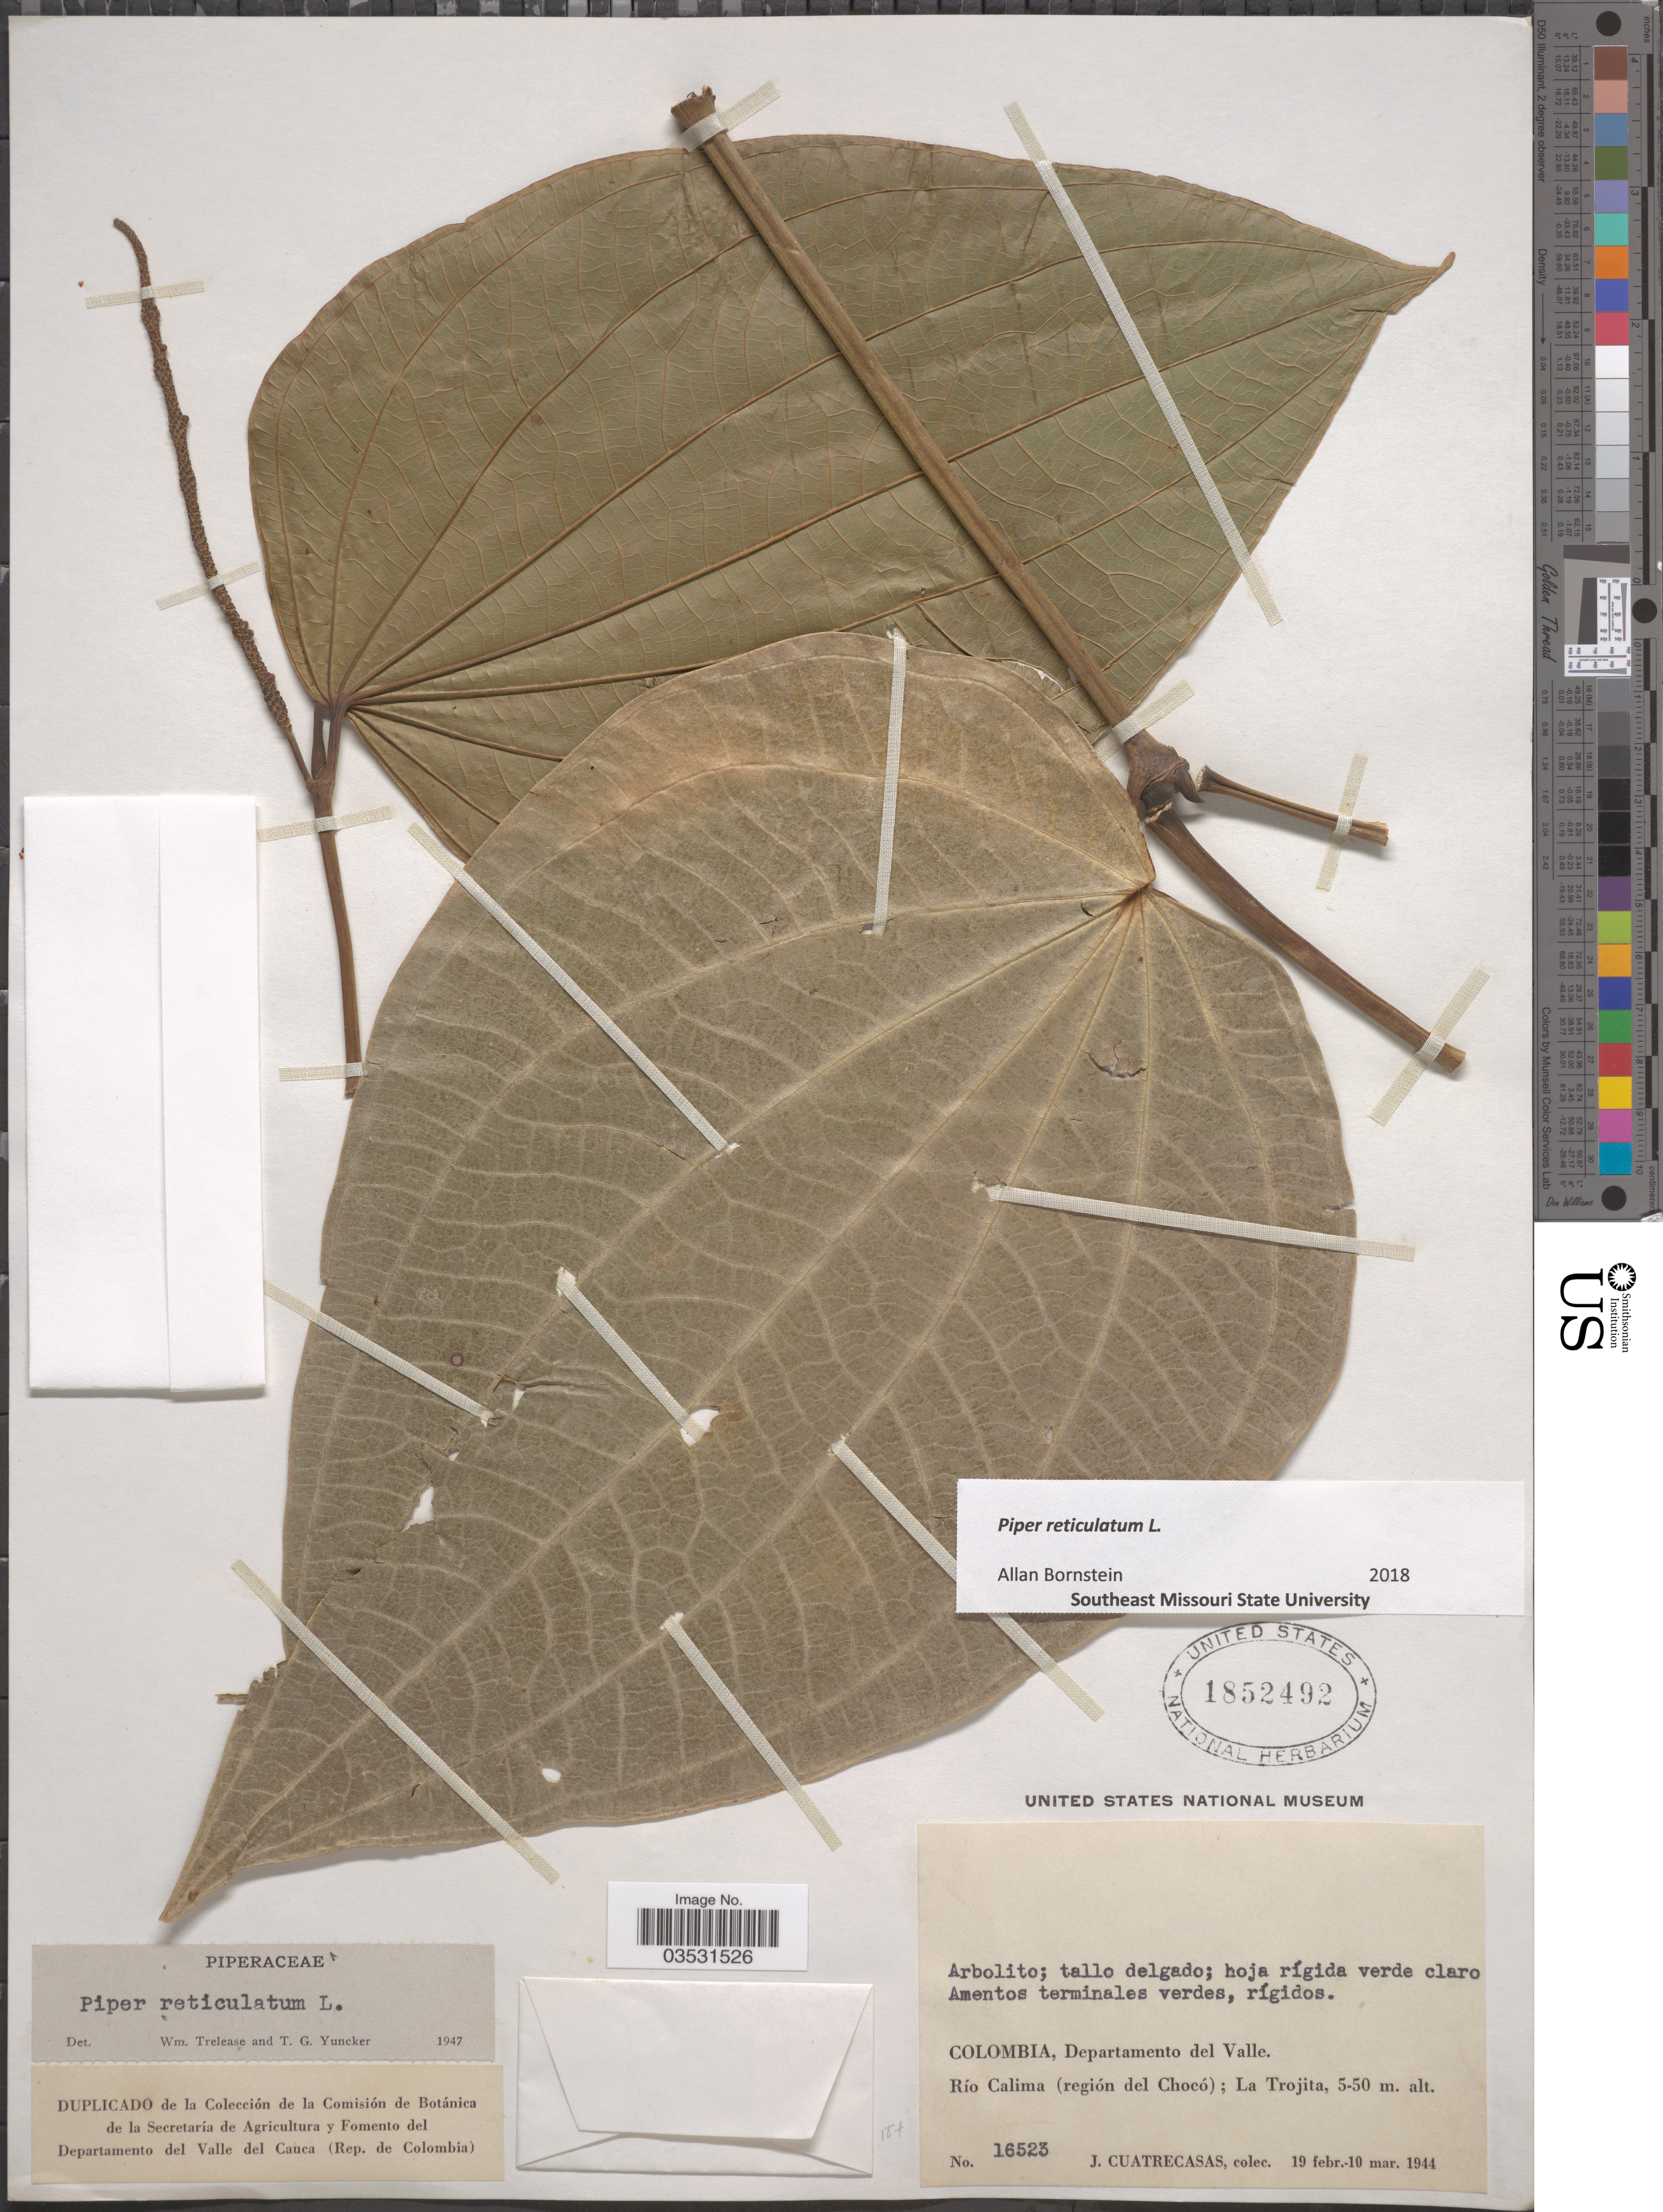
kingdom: Plantae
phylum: Tracheophyta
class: Magnoliopsida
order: Piperales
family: Piperaceae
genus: Piper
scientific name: Piper reticulatum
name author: L.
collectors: J. Cuatrecasas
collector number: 16523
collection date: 1944-02-19/1944-03-10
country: Colombia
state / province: Valle del Cauca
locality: Departamento del Valle. Río Calima (región del Chocó); La Trojita.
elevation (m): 5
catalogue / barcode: US 1852492